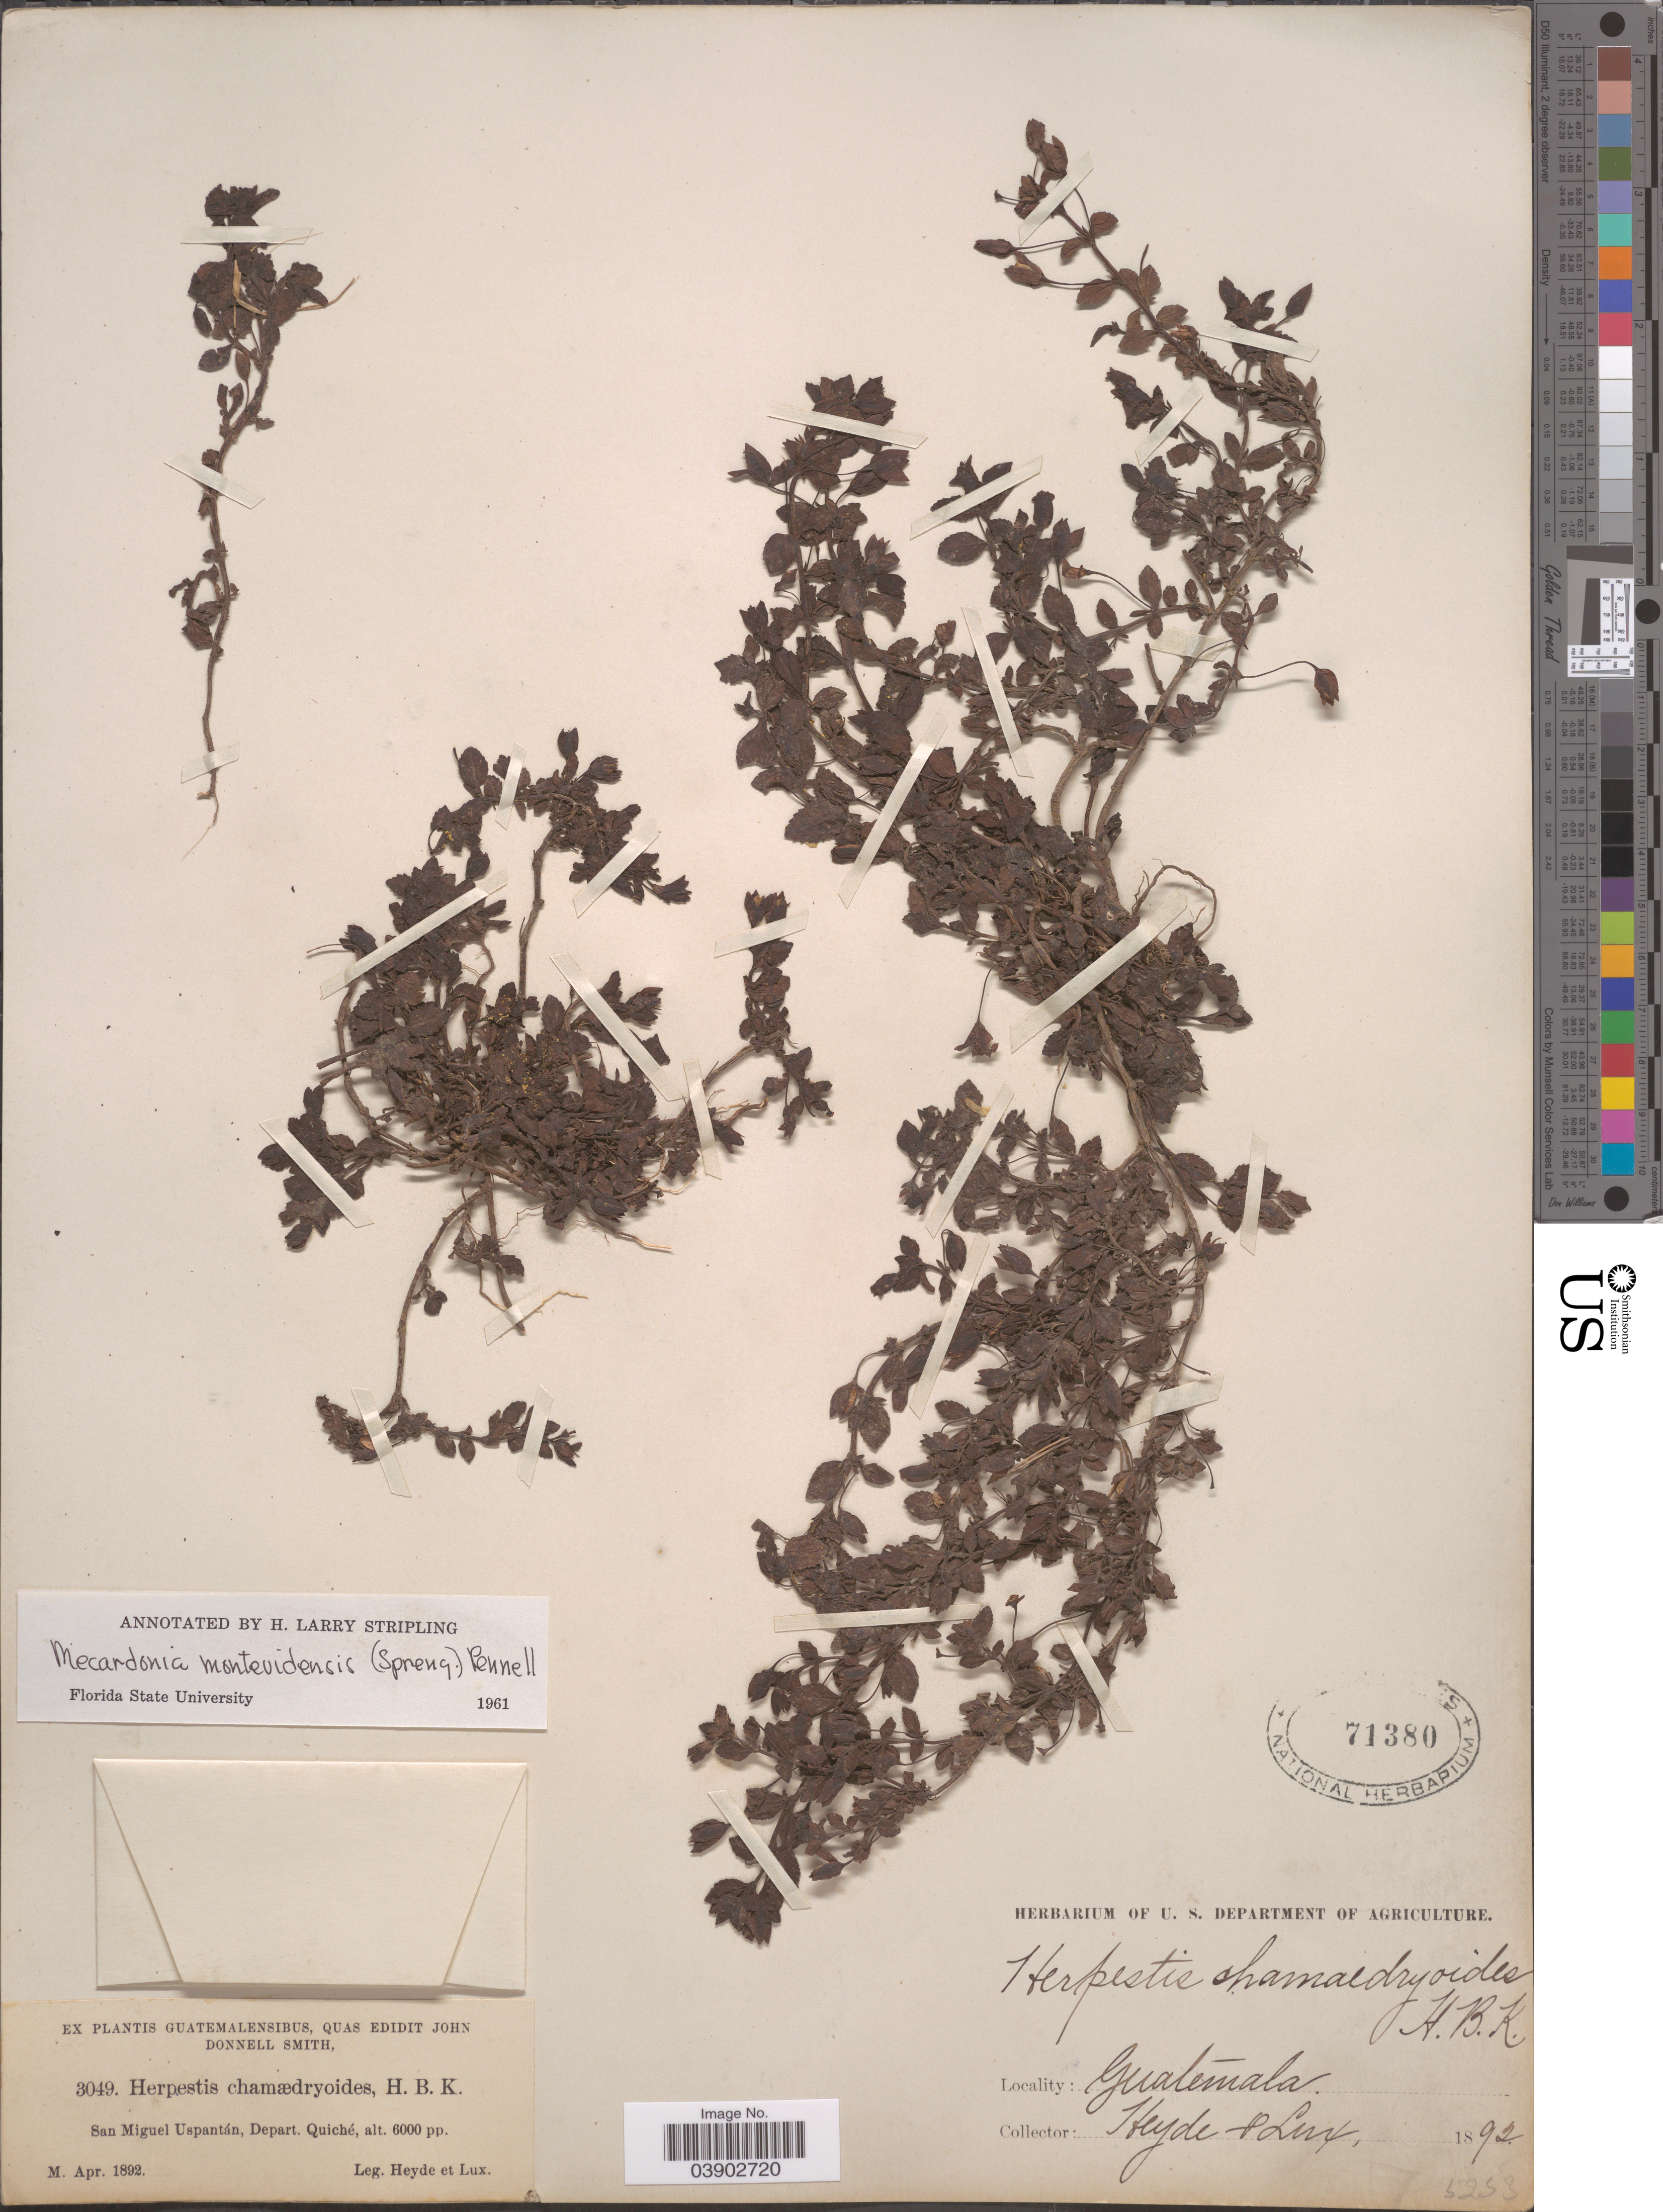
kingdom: Plantae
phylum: Tracheophyta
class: Magnoliopsida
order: Lamiales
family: Plantaginaceae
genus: Mecardonia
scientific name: Mecardonia procumbens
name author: (Mill.) Small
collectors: Heyde & Lux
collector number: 3049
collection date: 1892-04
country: Guatemala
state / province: El Quiche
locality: San Miguel Uspantán, Depart. Quiché.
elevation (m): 1829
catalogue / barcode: US 71380